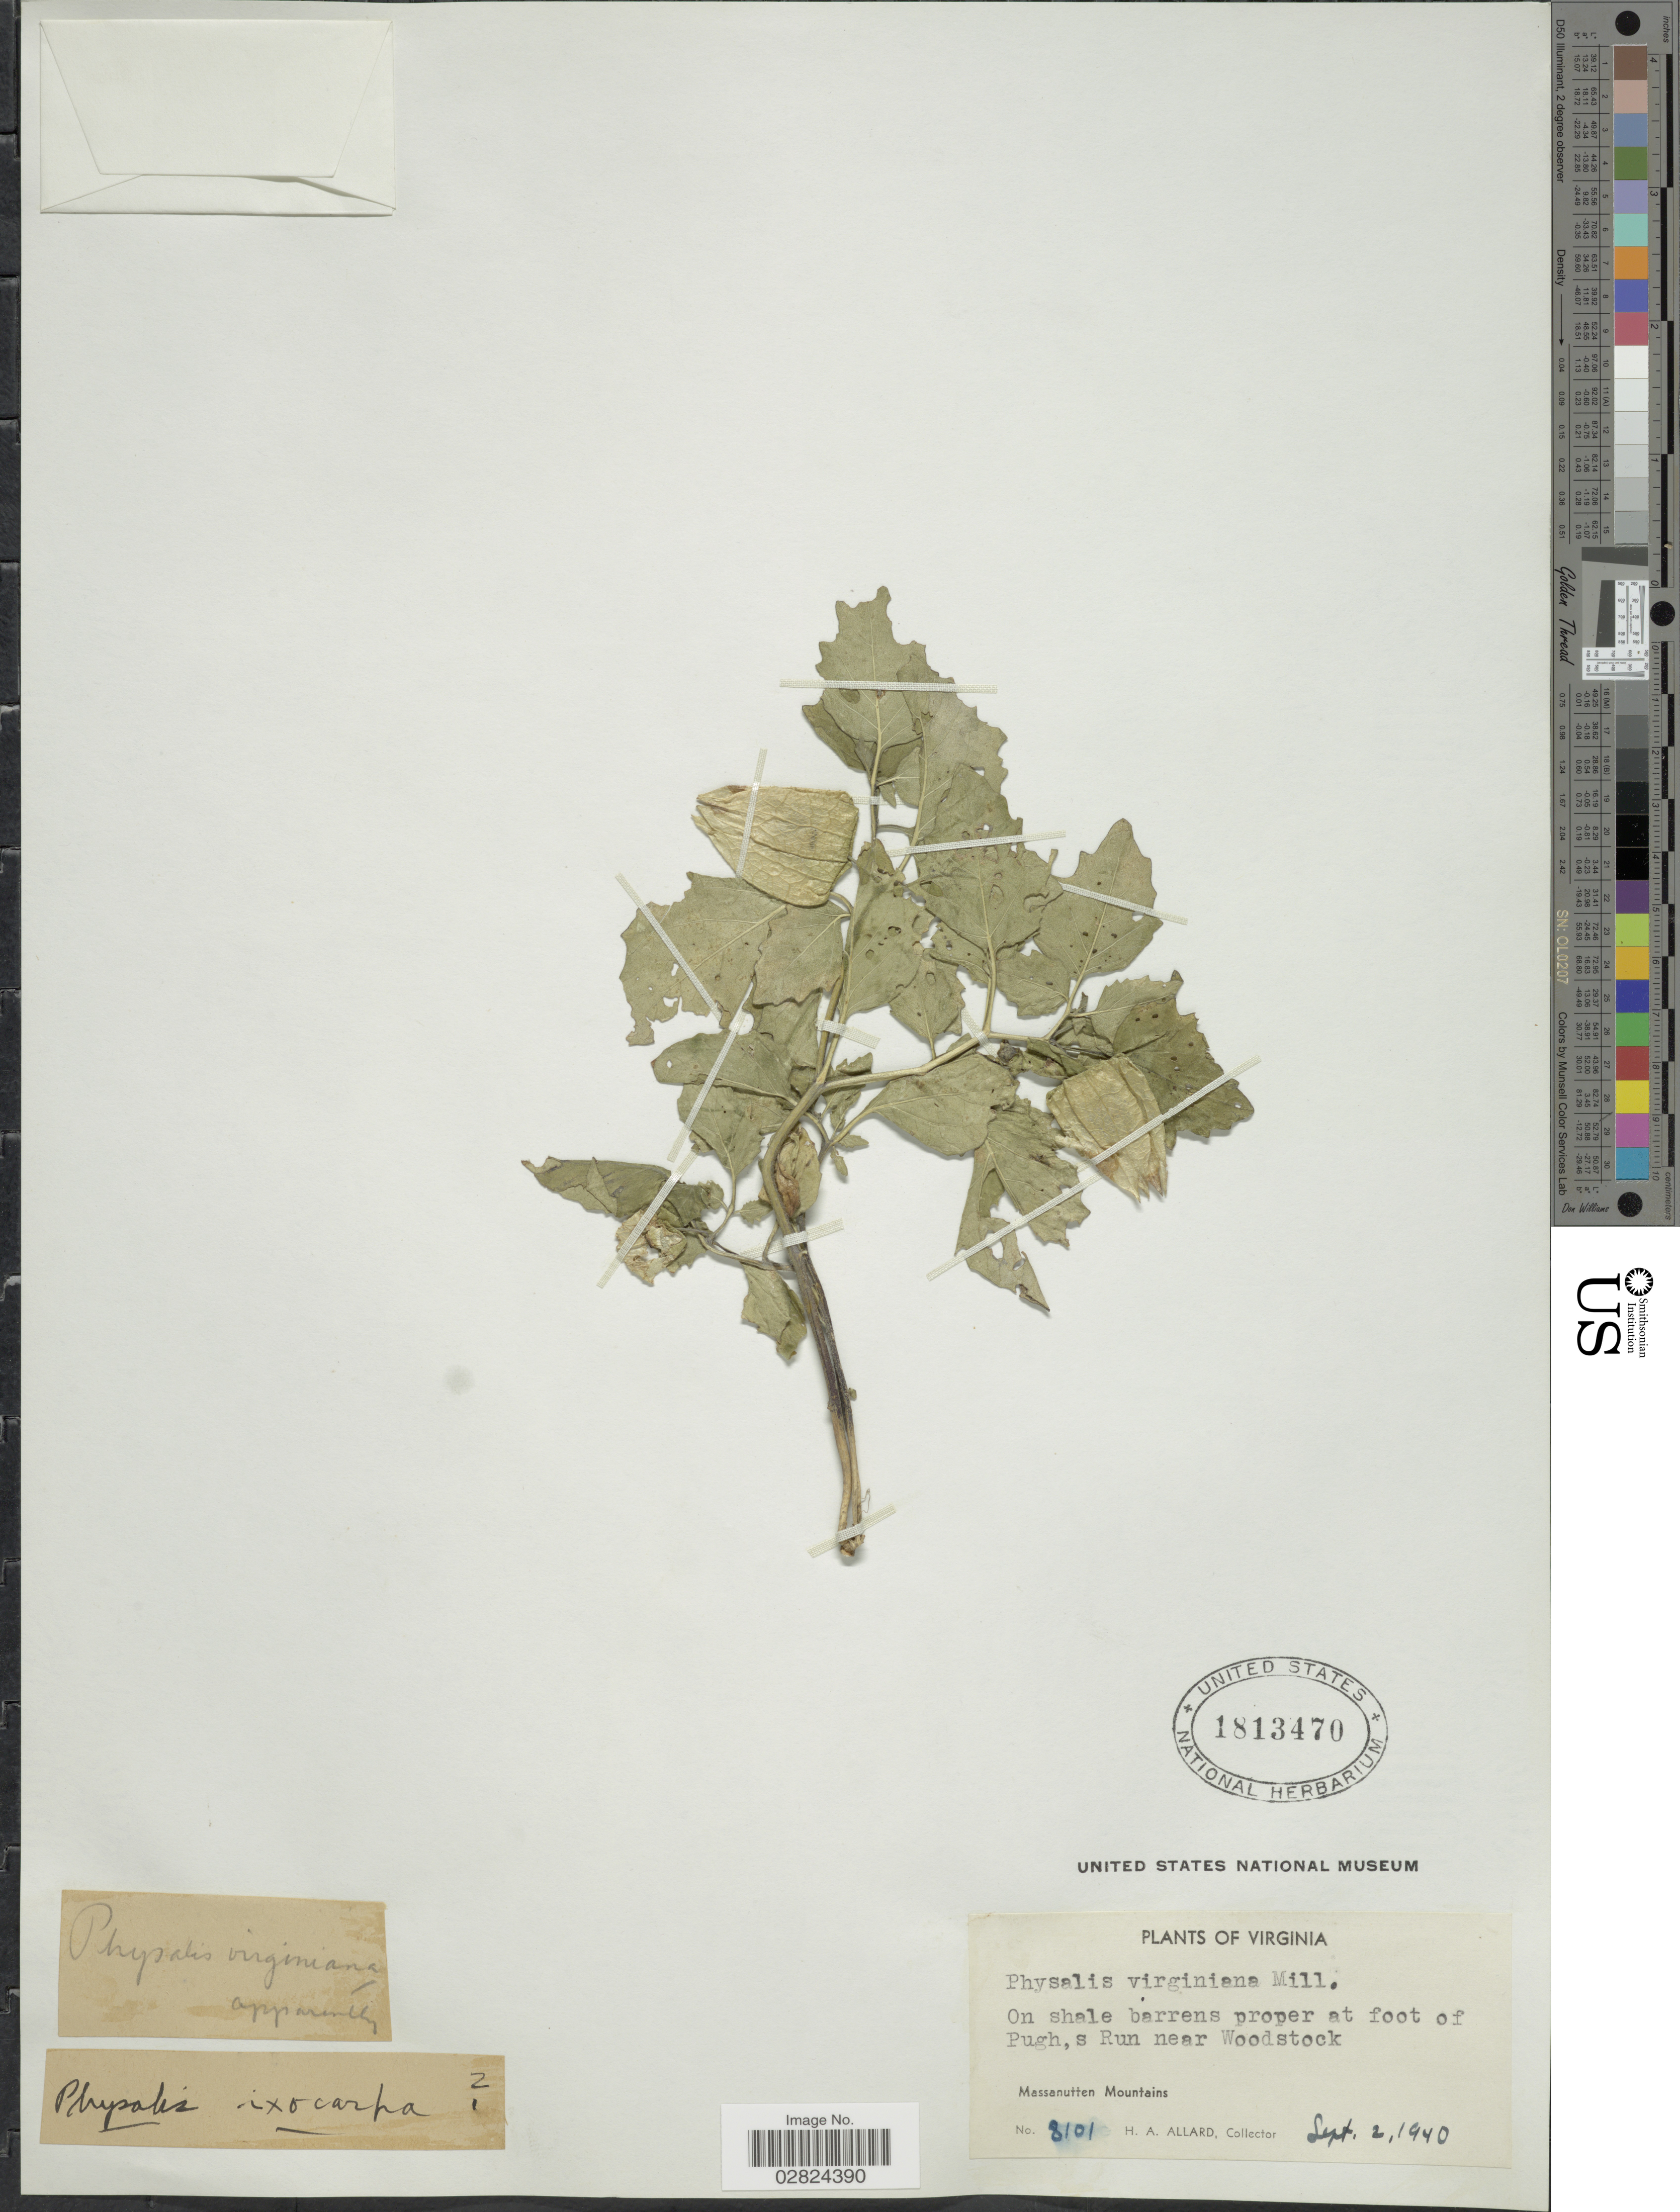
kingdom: Plantae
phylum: Tracheophyta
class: Magnoliopsida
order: Solanales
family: Solanaceae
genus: Physalis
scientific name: Physalis virginiana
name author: Mill.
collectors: H. A. Allard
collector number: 3101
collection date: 1940-09-02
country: United States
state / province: Virginia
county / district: Shenandoah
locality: Proper at foot of Pugh,s Run near Woodstock, Massanutten Mountains.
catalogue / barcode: US 1813470